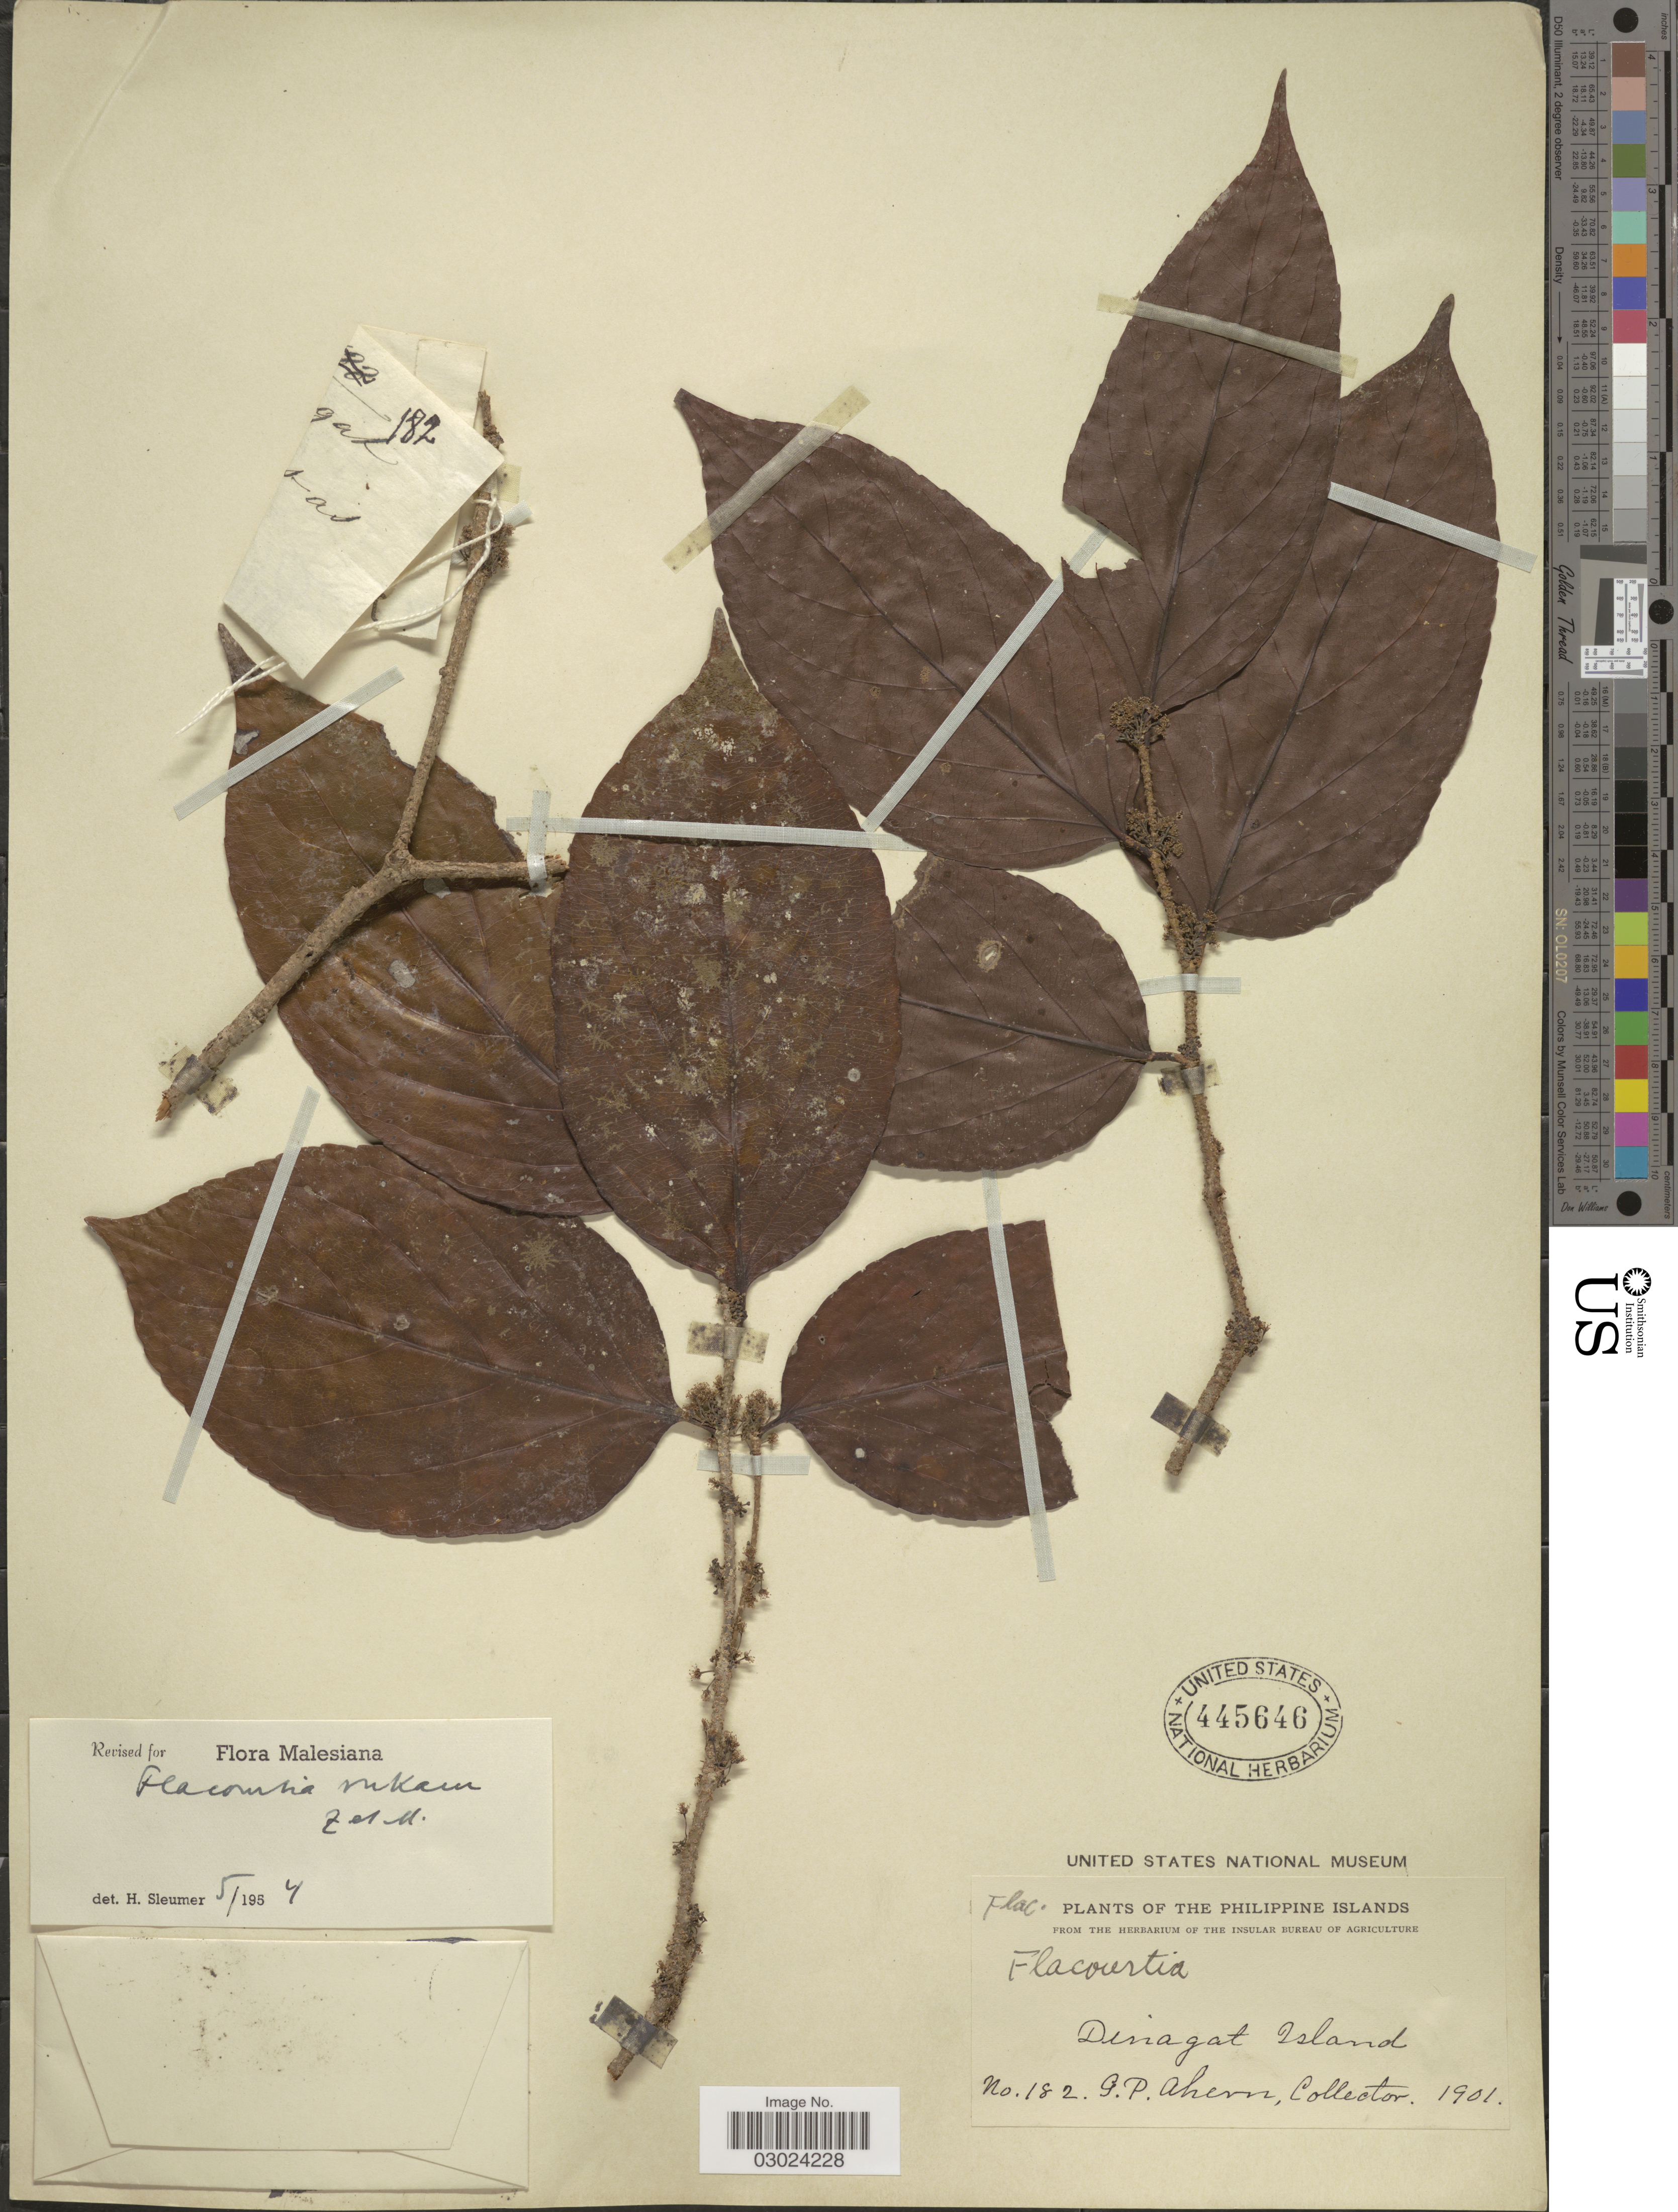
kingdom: Plantae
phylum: Tracheophyta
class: Magnoliopsida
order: Malpighiales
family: Salicaceae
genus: Flacourtia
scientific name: Flacourtia rukam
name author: Zoll. & Moritzi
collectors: G. Ahern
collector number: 182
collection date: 1901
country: Philippines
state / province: Caraga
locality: Dinagat Island.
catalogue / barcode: US 445646